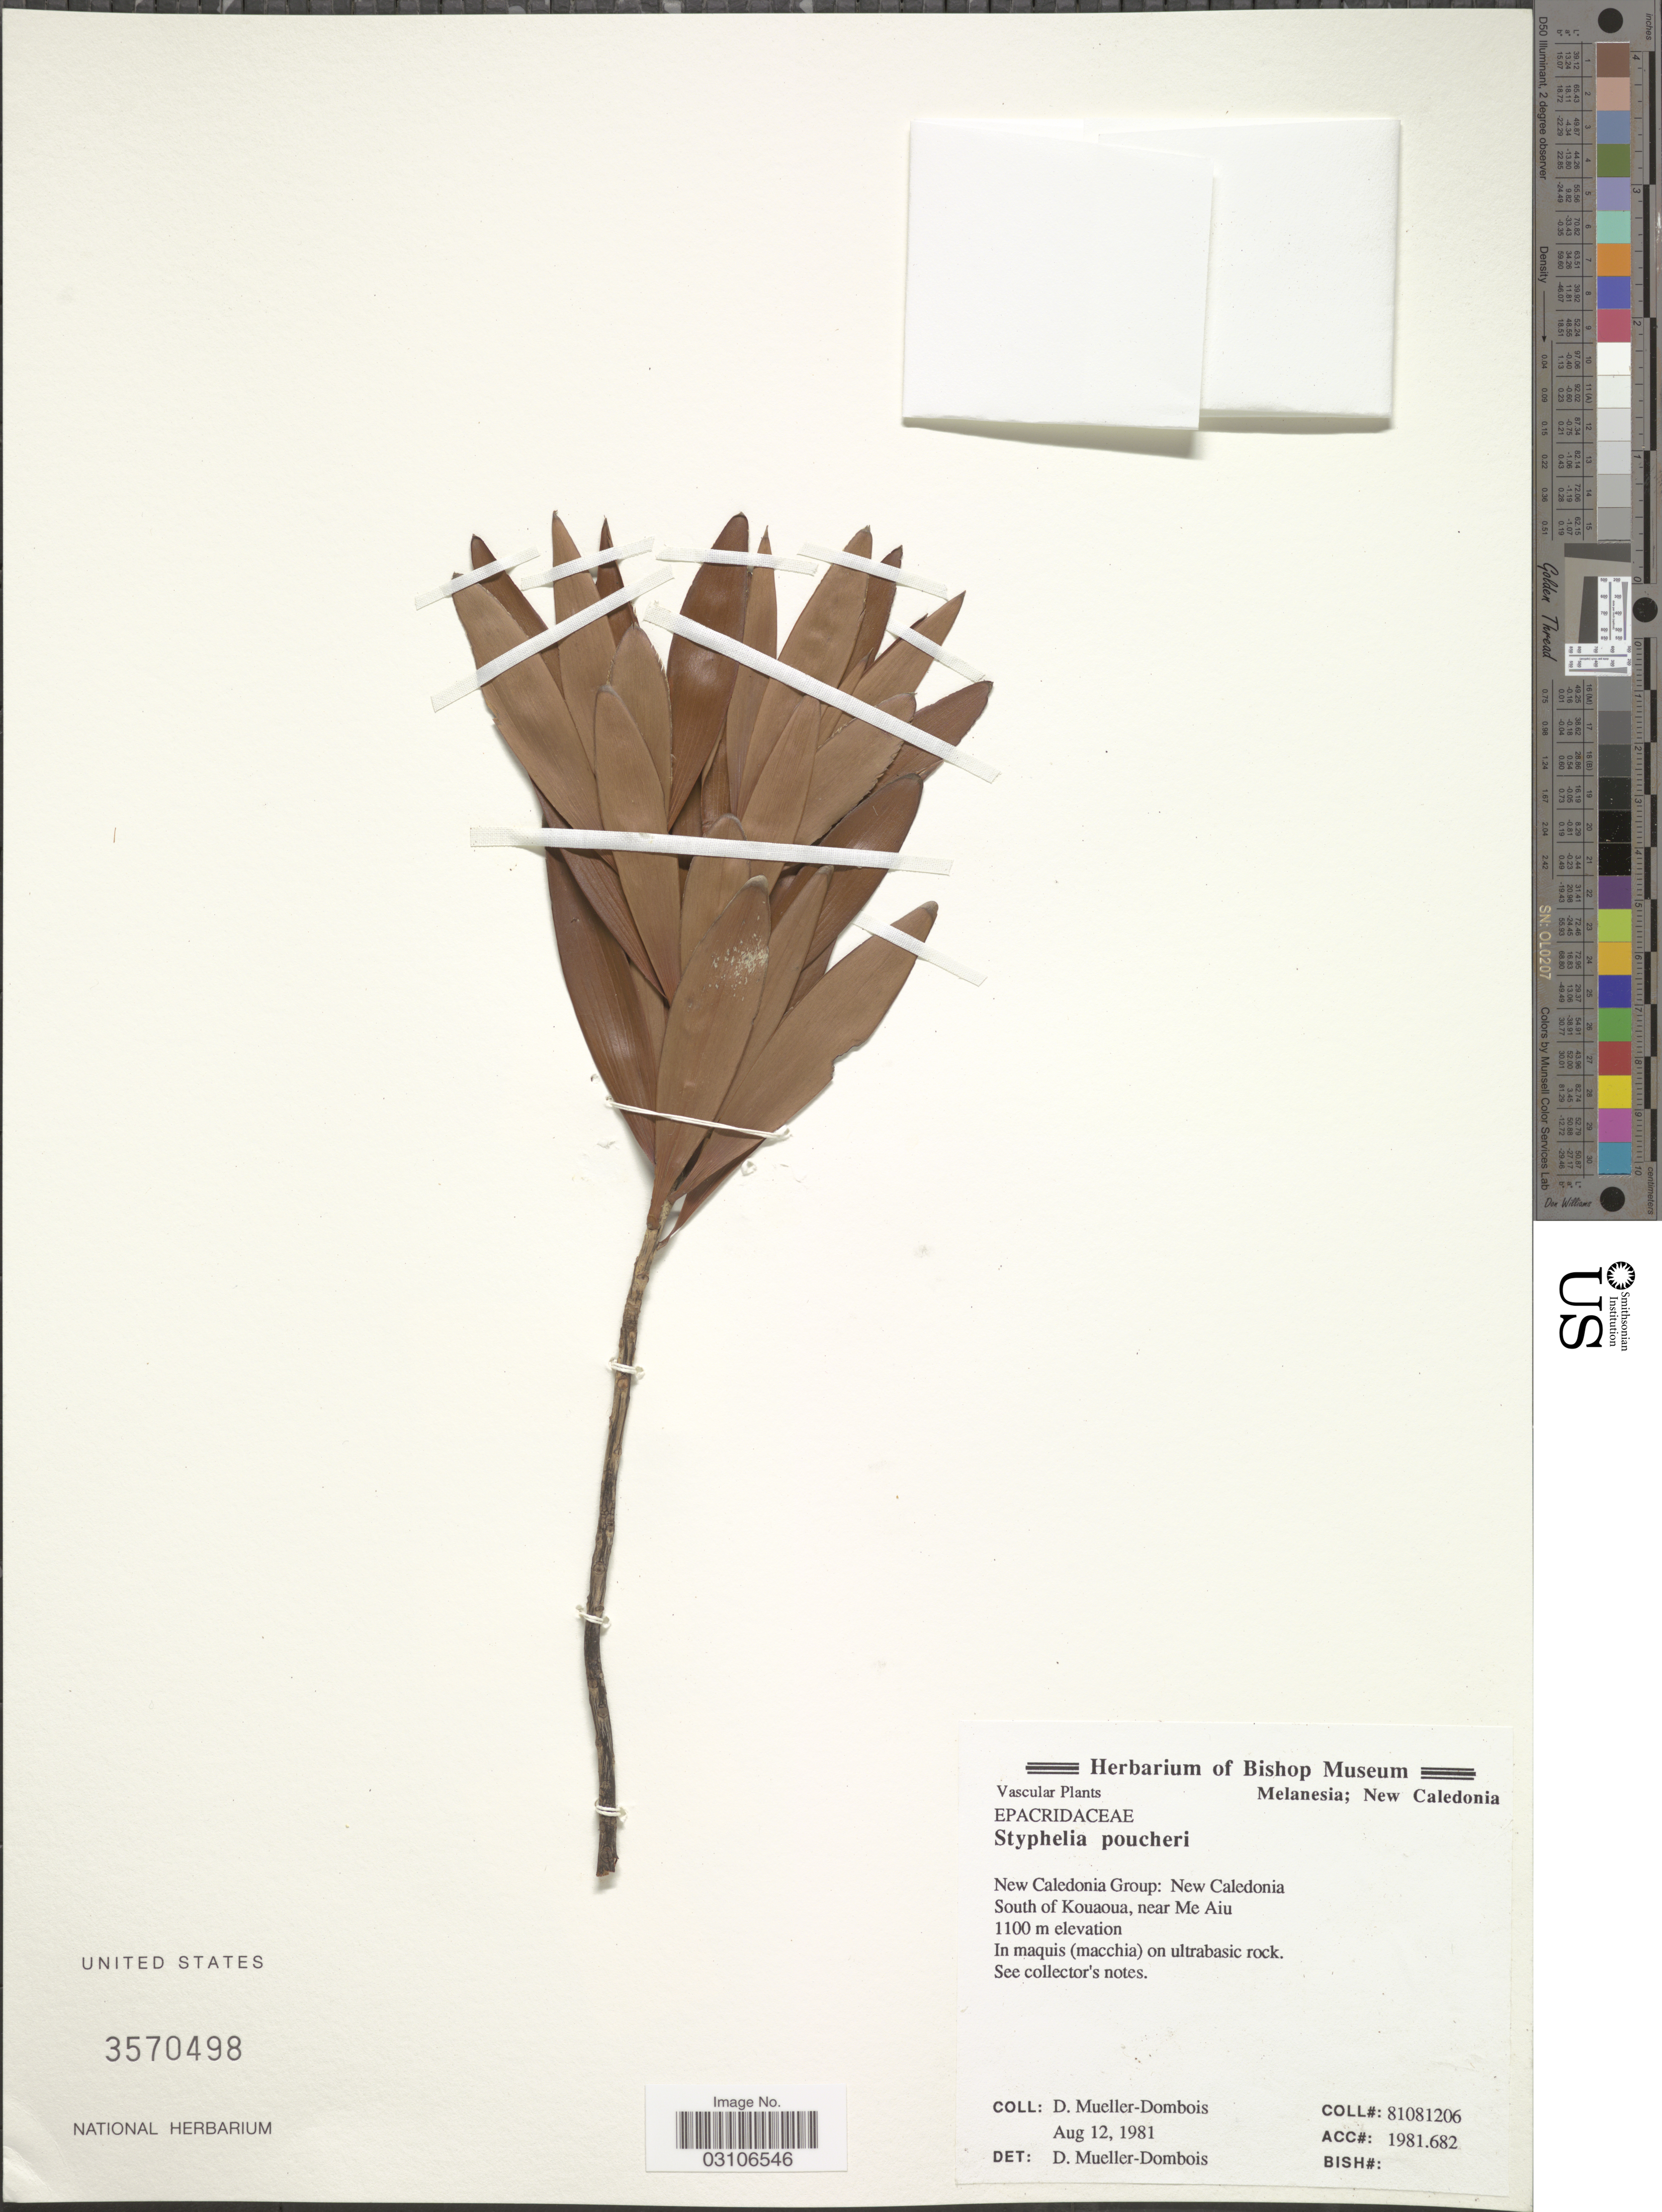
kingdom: Plantae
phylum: Tracheophyta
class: Magnoliopsida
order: Ericales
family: Ericaceae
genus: Styphelia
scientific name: Styphelia pancheri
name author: (Brongn. & Gris) F. Muell.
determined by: Strong, Mark T., (BOT), Smithsonian Institution - National Museum of Natural History (UNITED STATES)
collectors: D. Mueller-Dombois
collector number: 81081206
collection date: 1981-08-12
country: New Caledonia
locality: New Caledonia Group. South of Kouaoua, near Me Aiu.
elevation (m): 1100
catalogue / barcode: US 3570498